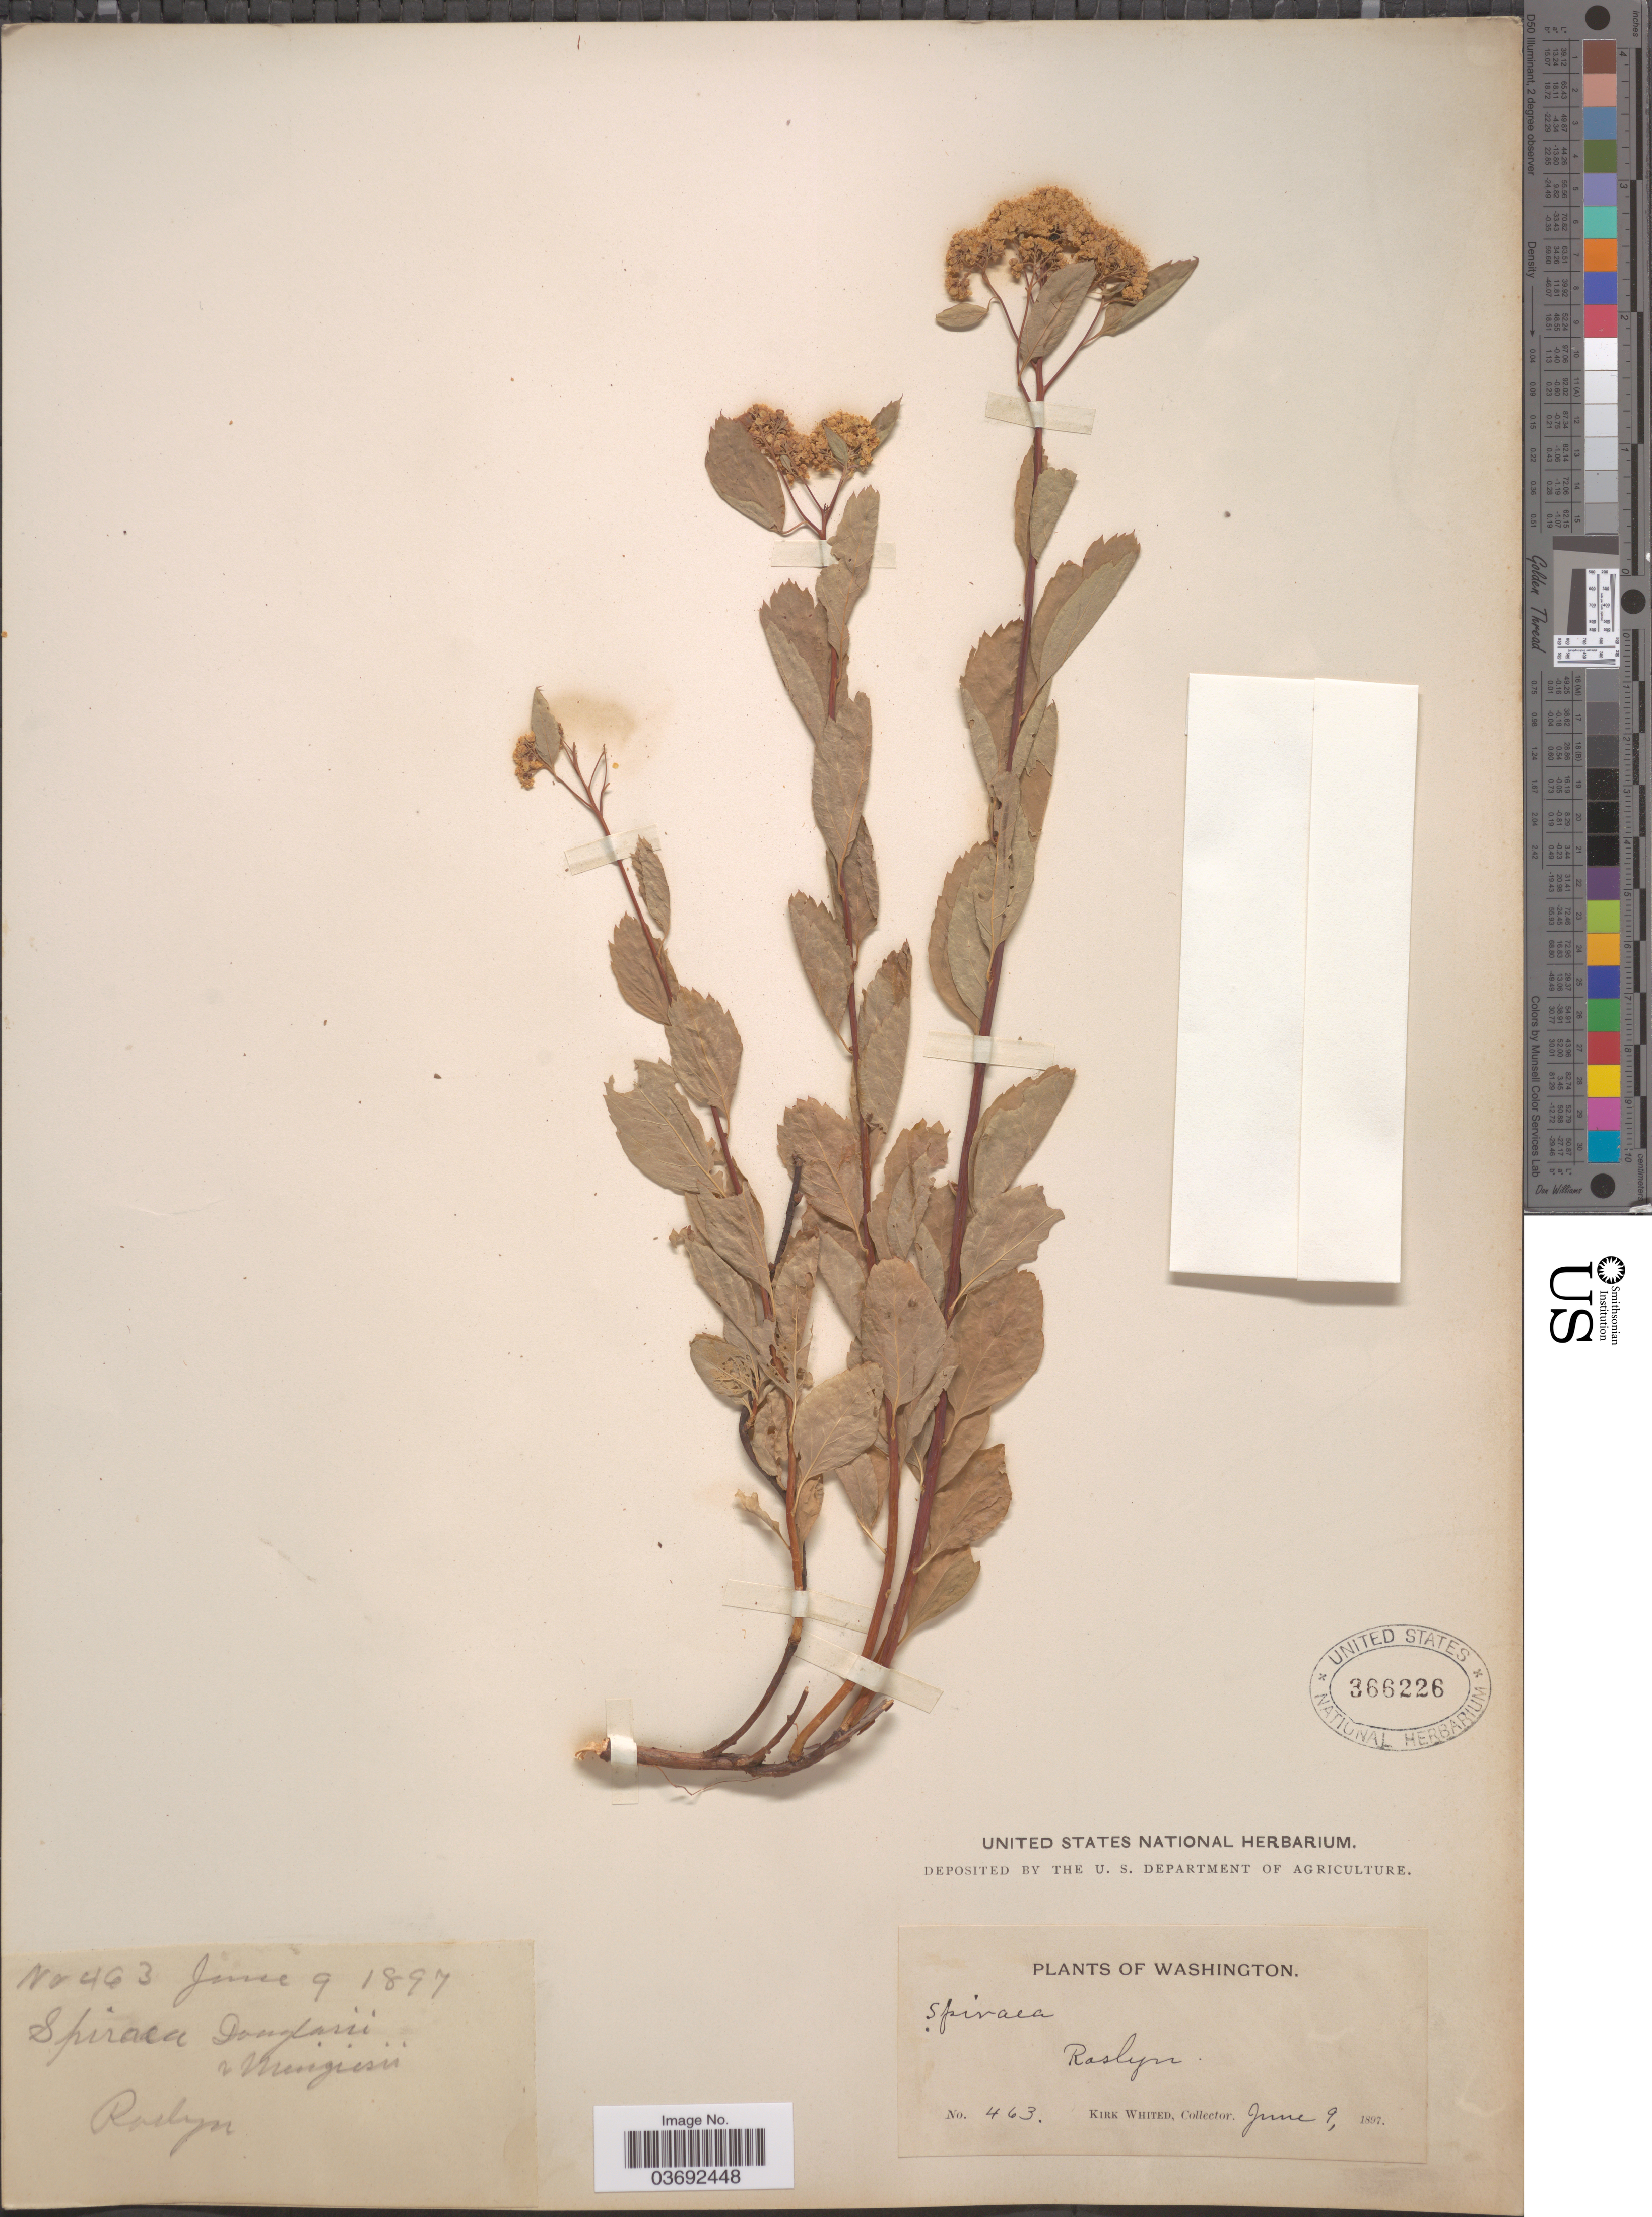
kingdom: Plantae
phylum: Tracheophyta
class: Magnoliopsida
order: Rosales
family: Rosaceae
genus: Spiraea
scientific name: Spiraea douglasii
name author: Hook.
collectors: K. Whited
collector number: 463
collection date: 1897-06-09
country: United States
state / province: Washington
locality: Roslyn.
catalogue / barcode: US 366226